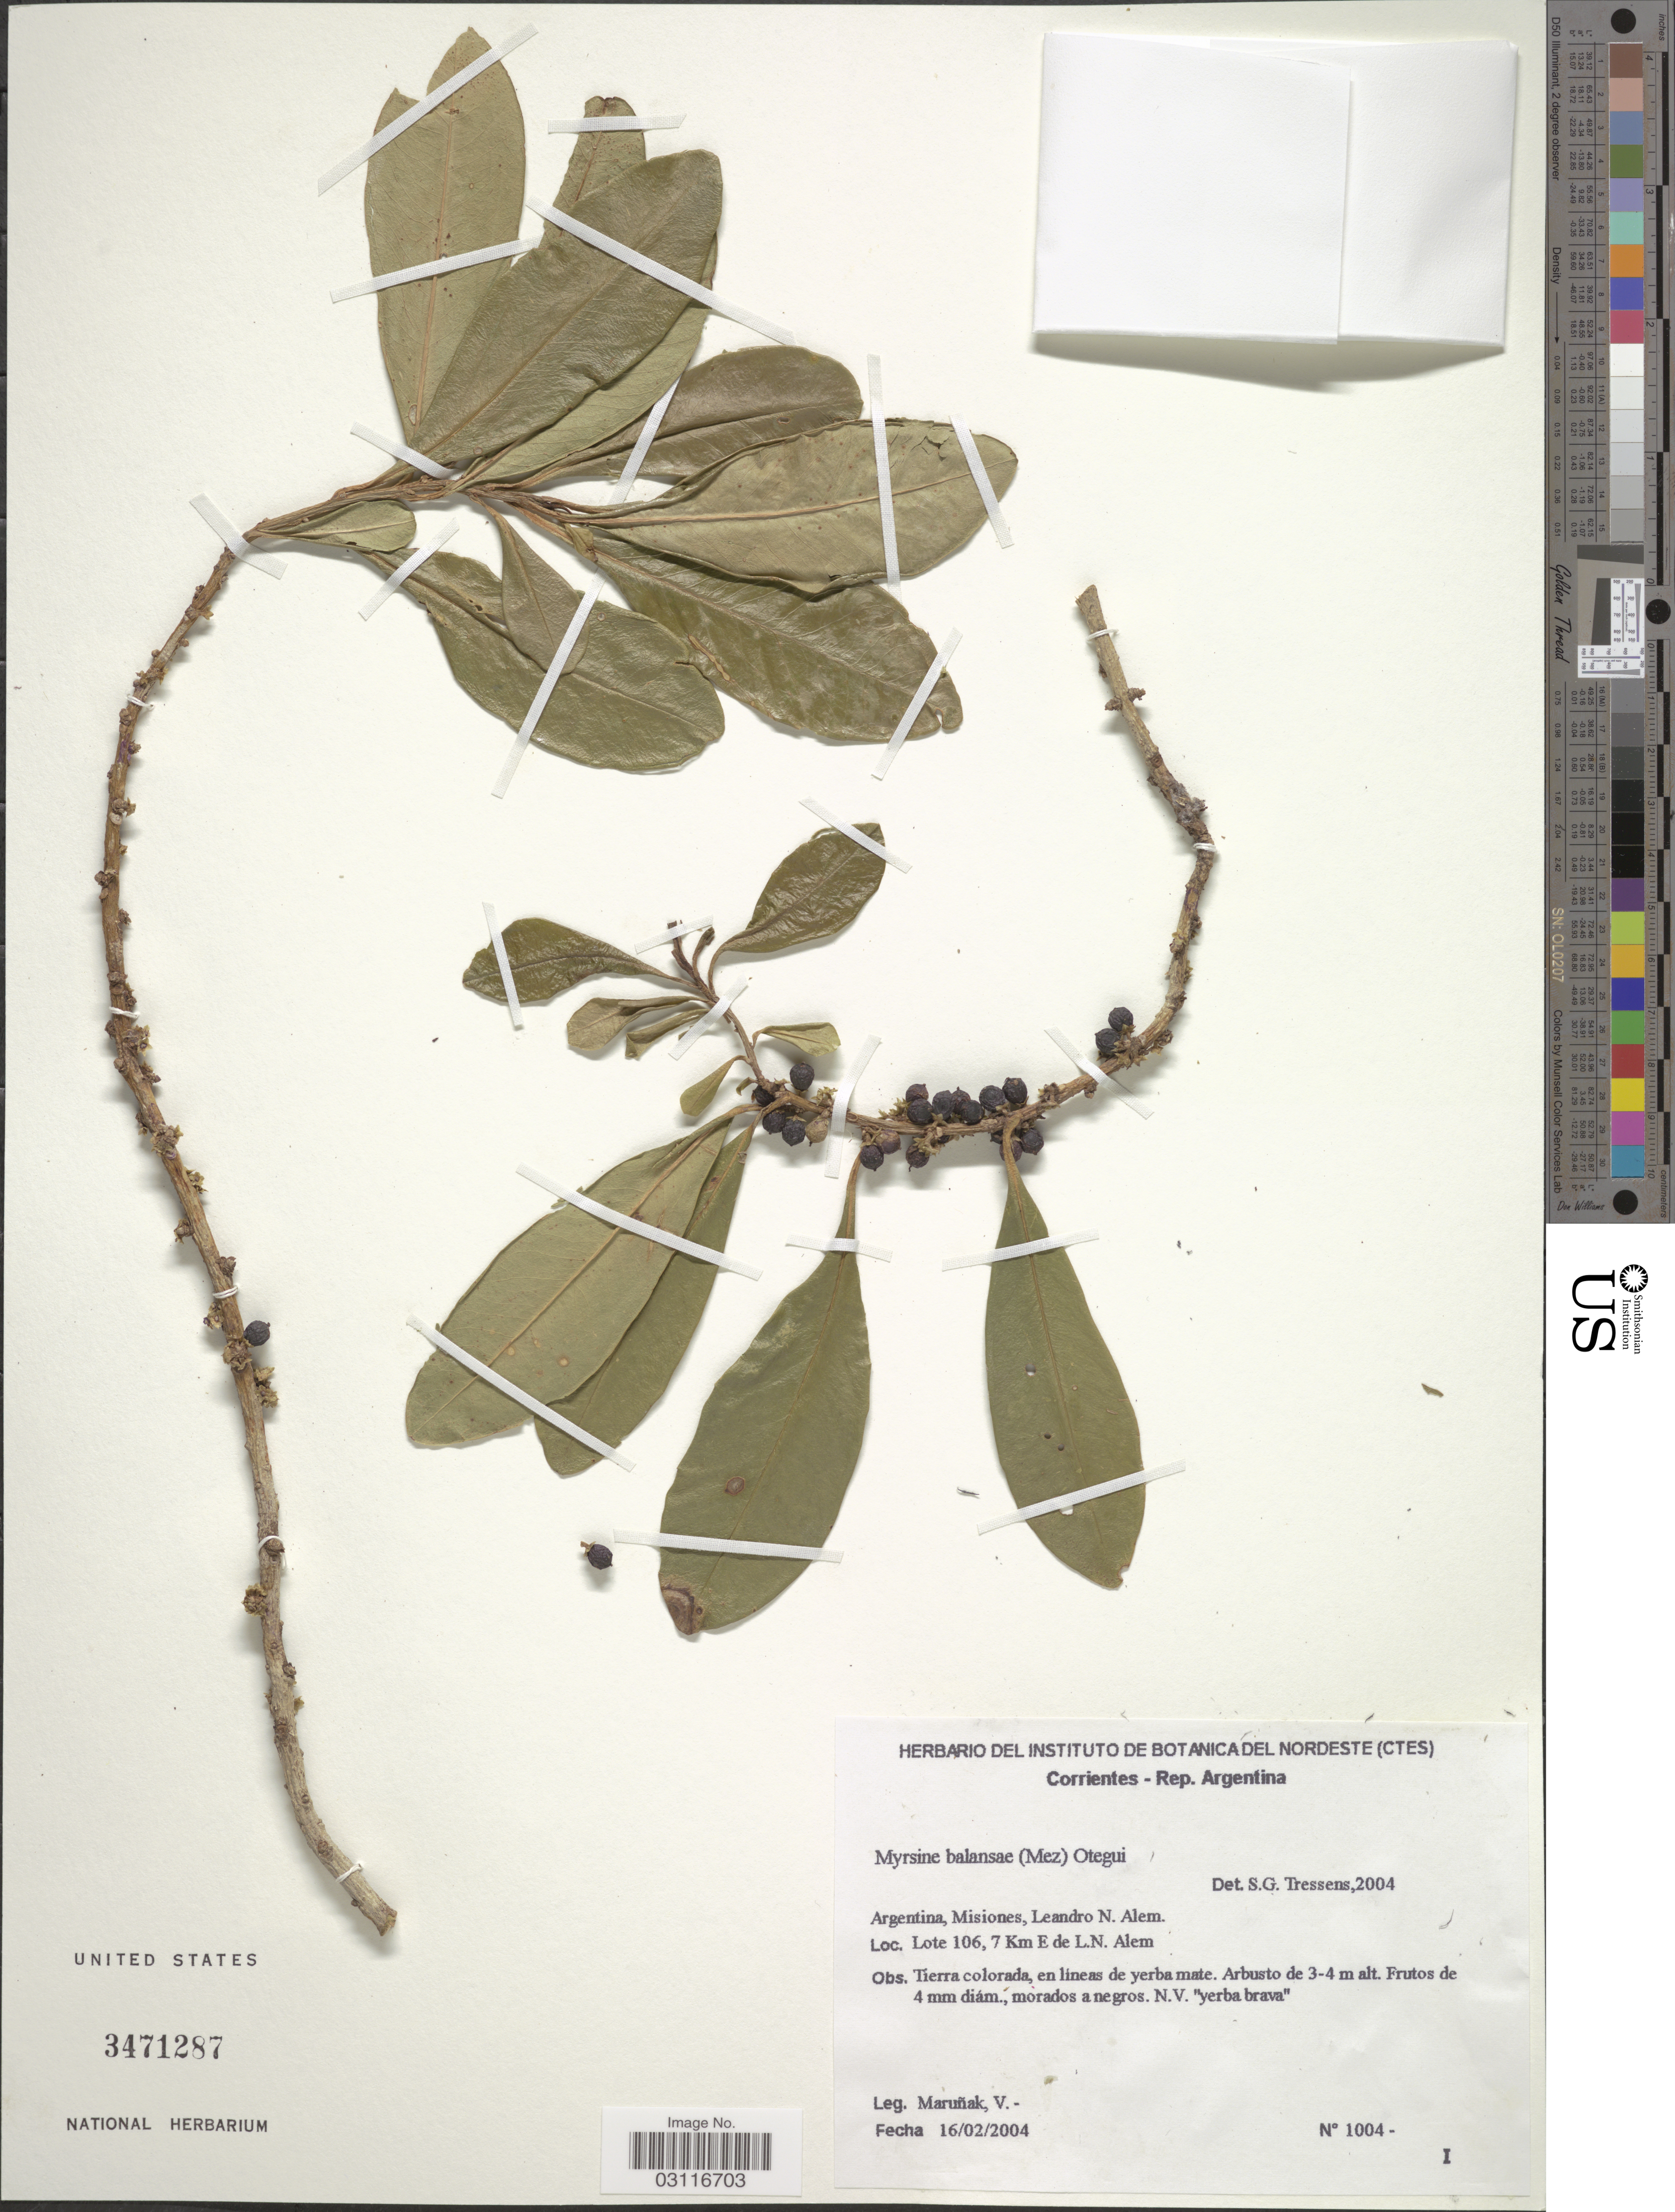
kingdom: Plantae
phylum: Tracheophyta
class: Magnoliopsida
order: Ericales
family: Primulaceae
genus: Myrsine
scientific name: Myrsine balansae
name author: (Mez) Otegui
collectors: V. Maruñak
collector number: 1004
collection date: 2004-02-16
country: Argentina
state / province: Misiones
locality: Leandro N. Alem. Lote 106, 7 Km E de L.N. Alem.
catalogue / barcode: US 3471287